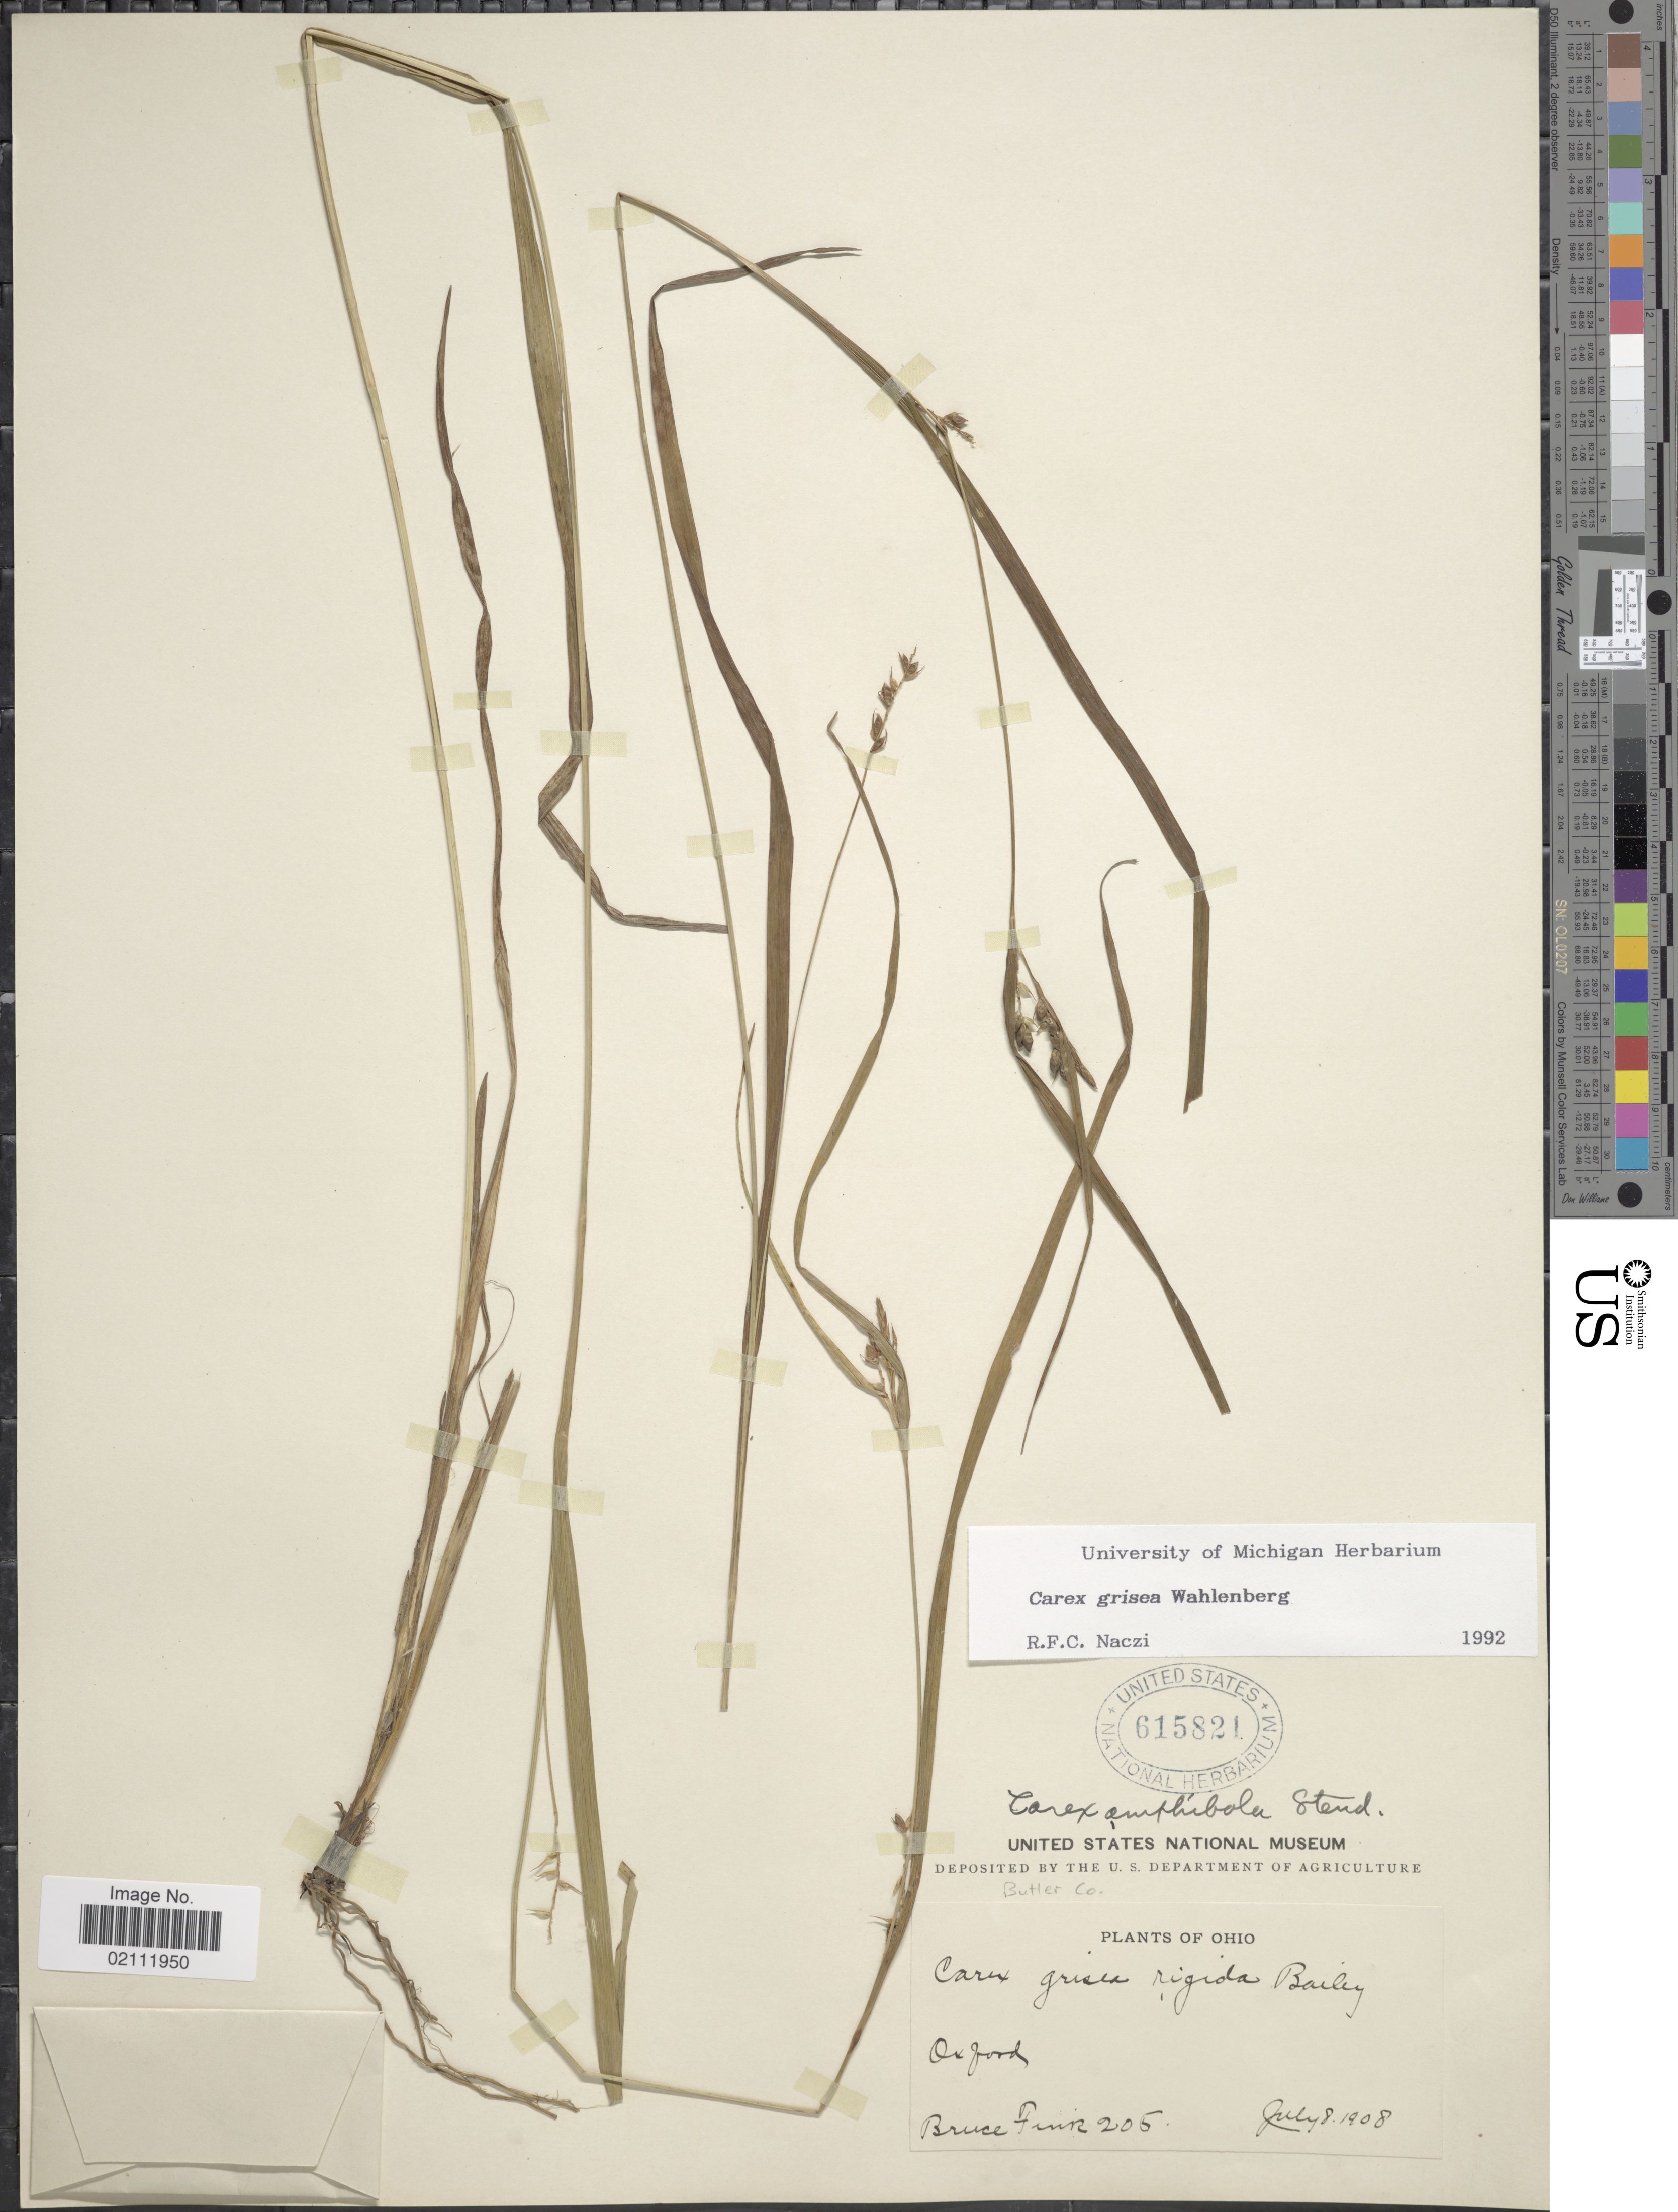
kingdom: Plantae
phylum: Tracheophyta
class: Liliopsida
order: Poales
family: Cyperaceae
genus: Carex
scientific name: Carex grisea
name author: Wahlenb.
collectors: B. Fink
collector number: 205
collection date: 1908-07-08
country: United States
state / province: Ohio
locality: Oxford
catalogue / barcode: US 615821